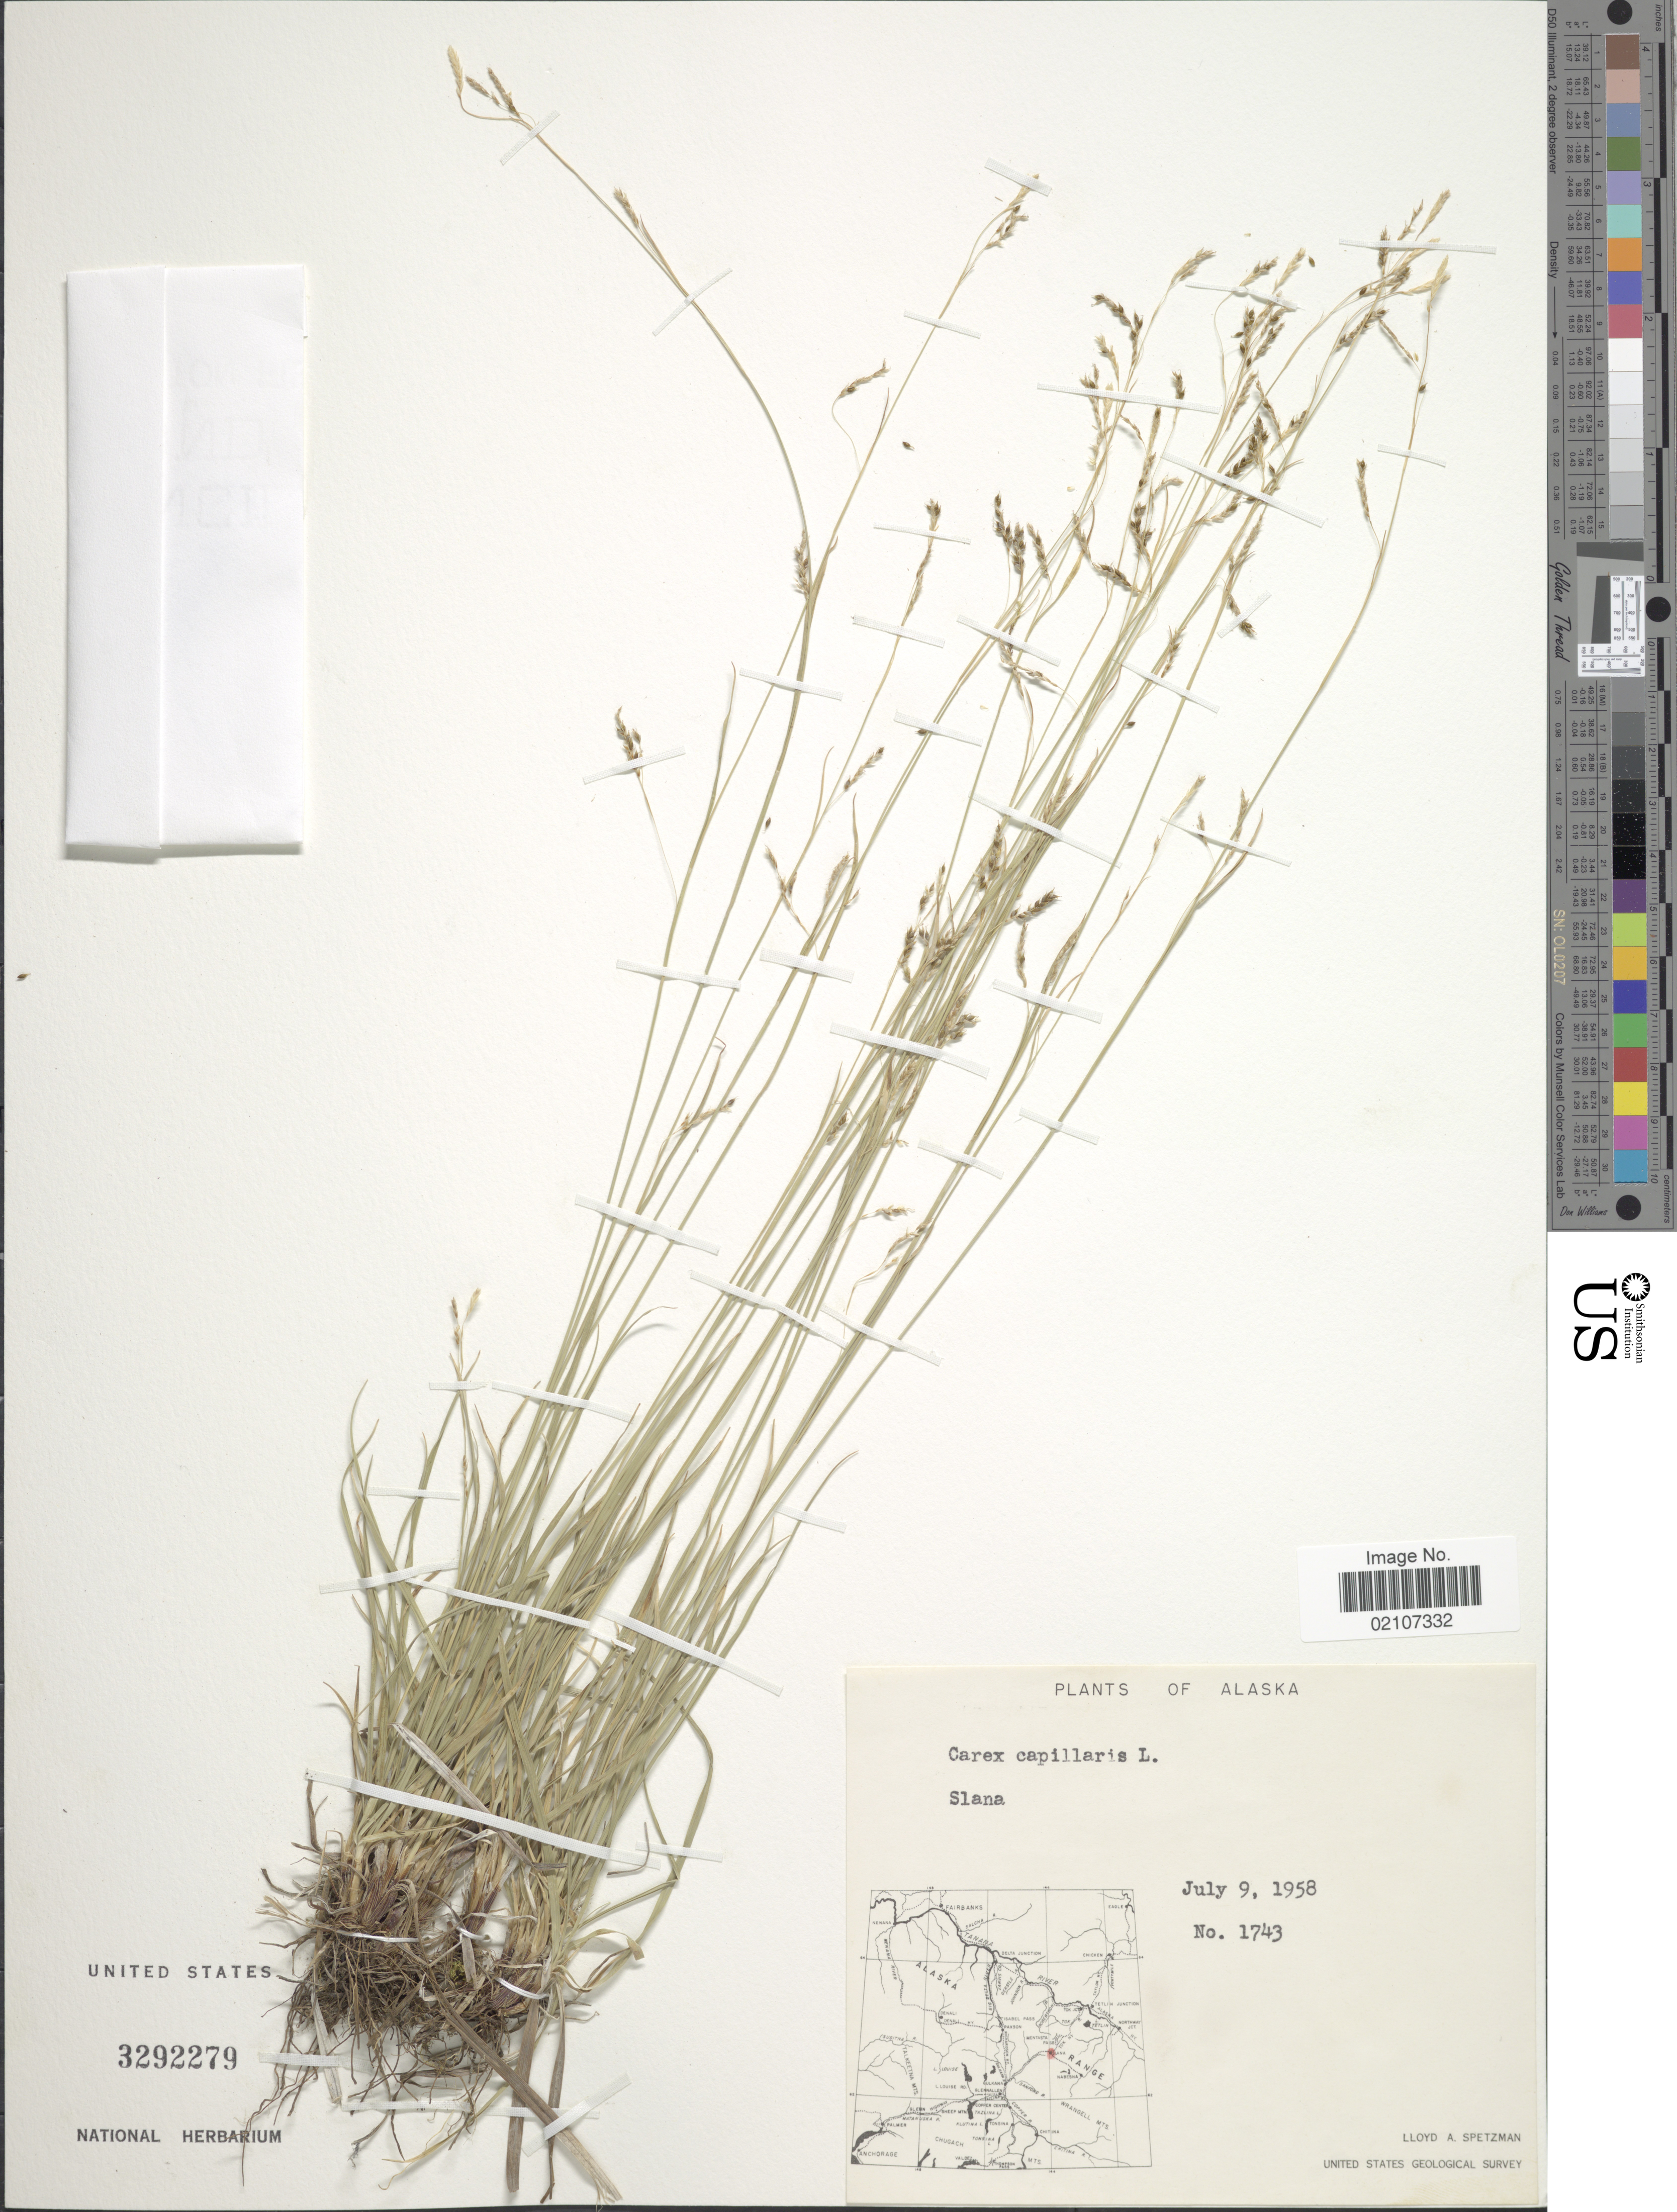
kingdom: Plantae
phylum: Tracheophyta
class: Liliopsida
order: Poales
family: Cyperaceae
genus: Carex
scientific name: Carex capillaris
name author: L.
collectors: L. Spetzman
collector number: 1743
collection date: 1958-07-09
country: United States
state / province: Alaska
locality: Slana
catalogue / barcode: US 3292279